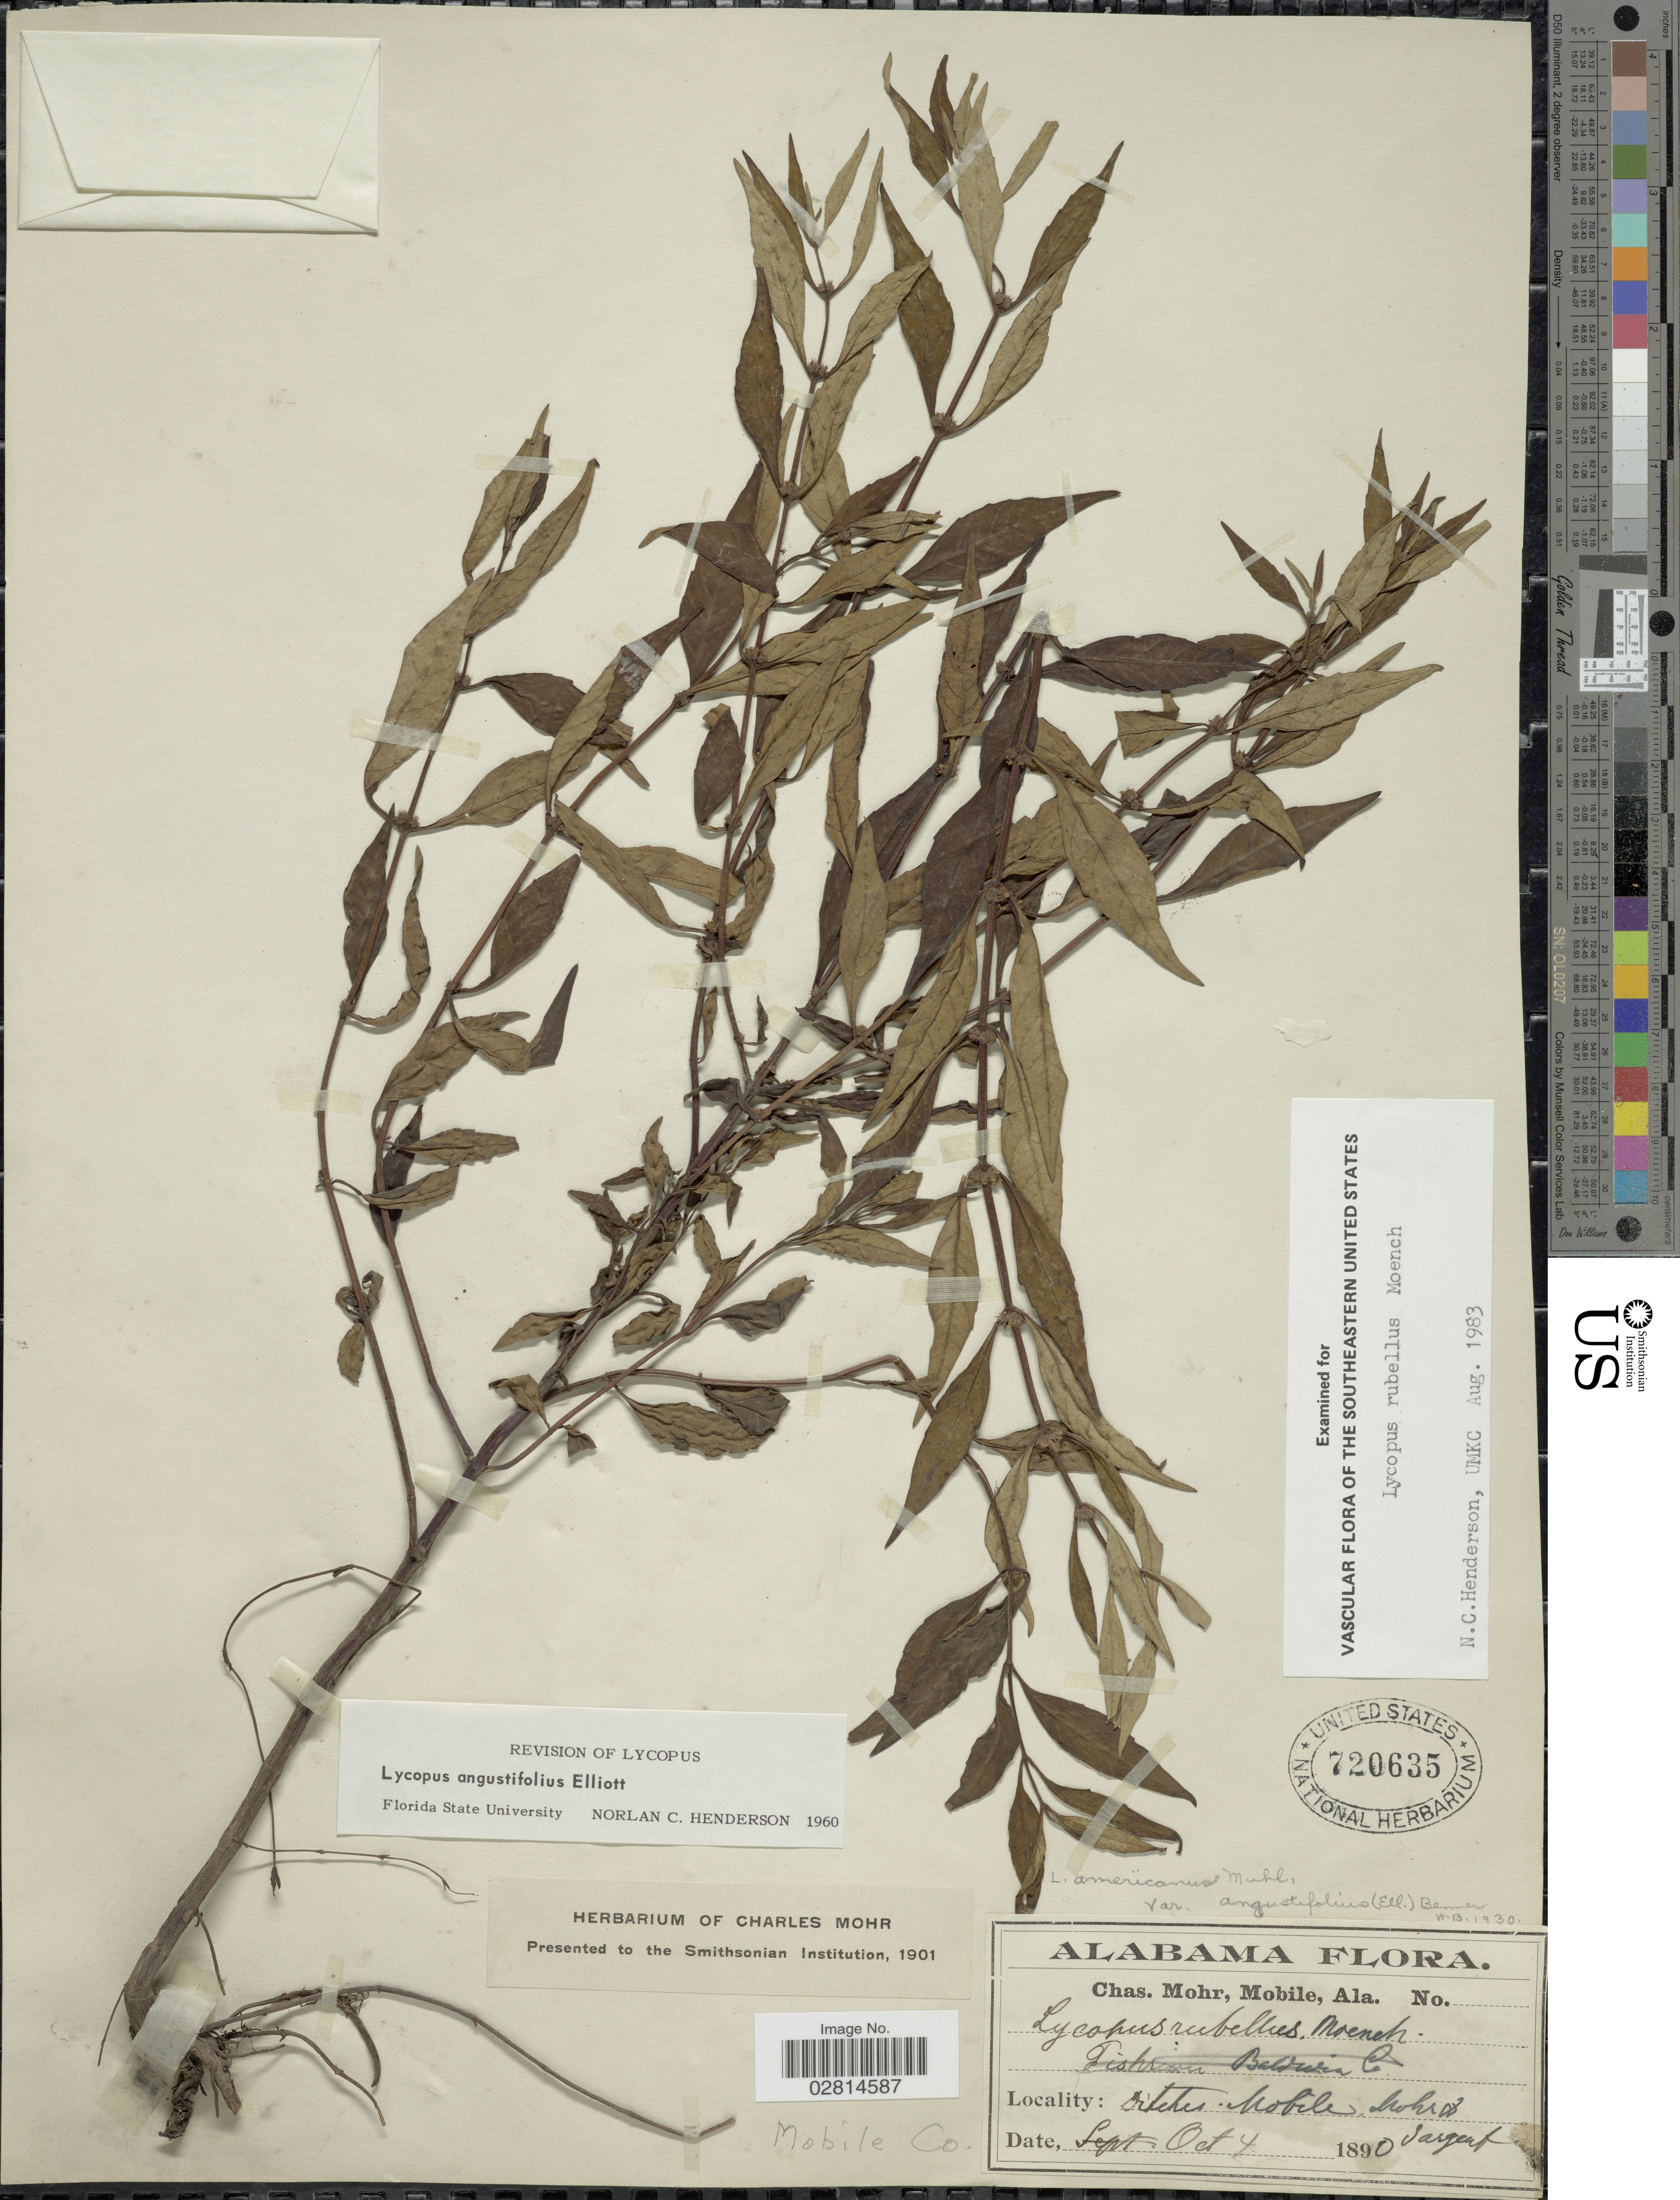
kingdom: Plantae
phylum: Tracheophyta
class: Magnoliopsida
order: Lamiales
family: Lamiaceae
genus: Lycopus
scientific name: Lycopus angustifolius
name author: Elliott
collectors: Mohr, C. T. (herbarium)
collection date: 1890-10-04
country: United States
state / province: Alabama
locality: Ditches. Mobile. Mobile Co.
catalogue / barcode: US 720635